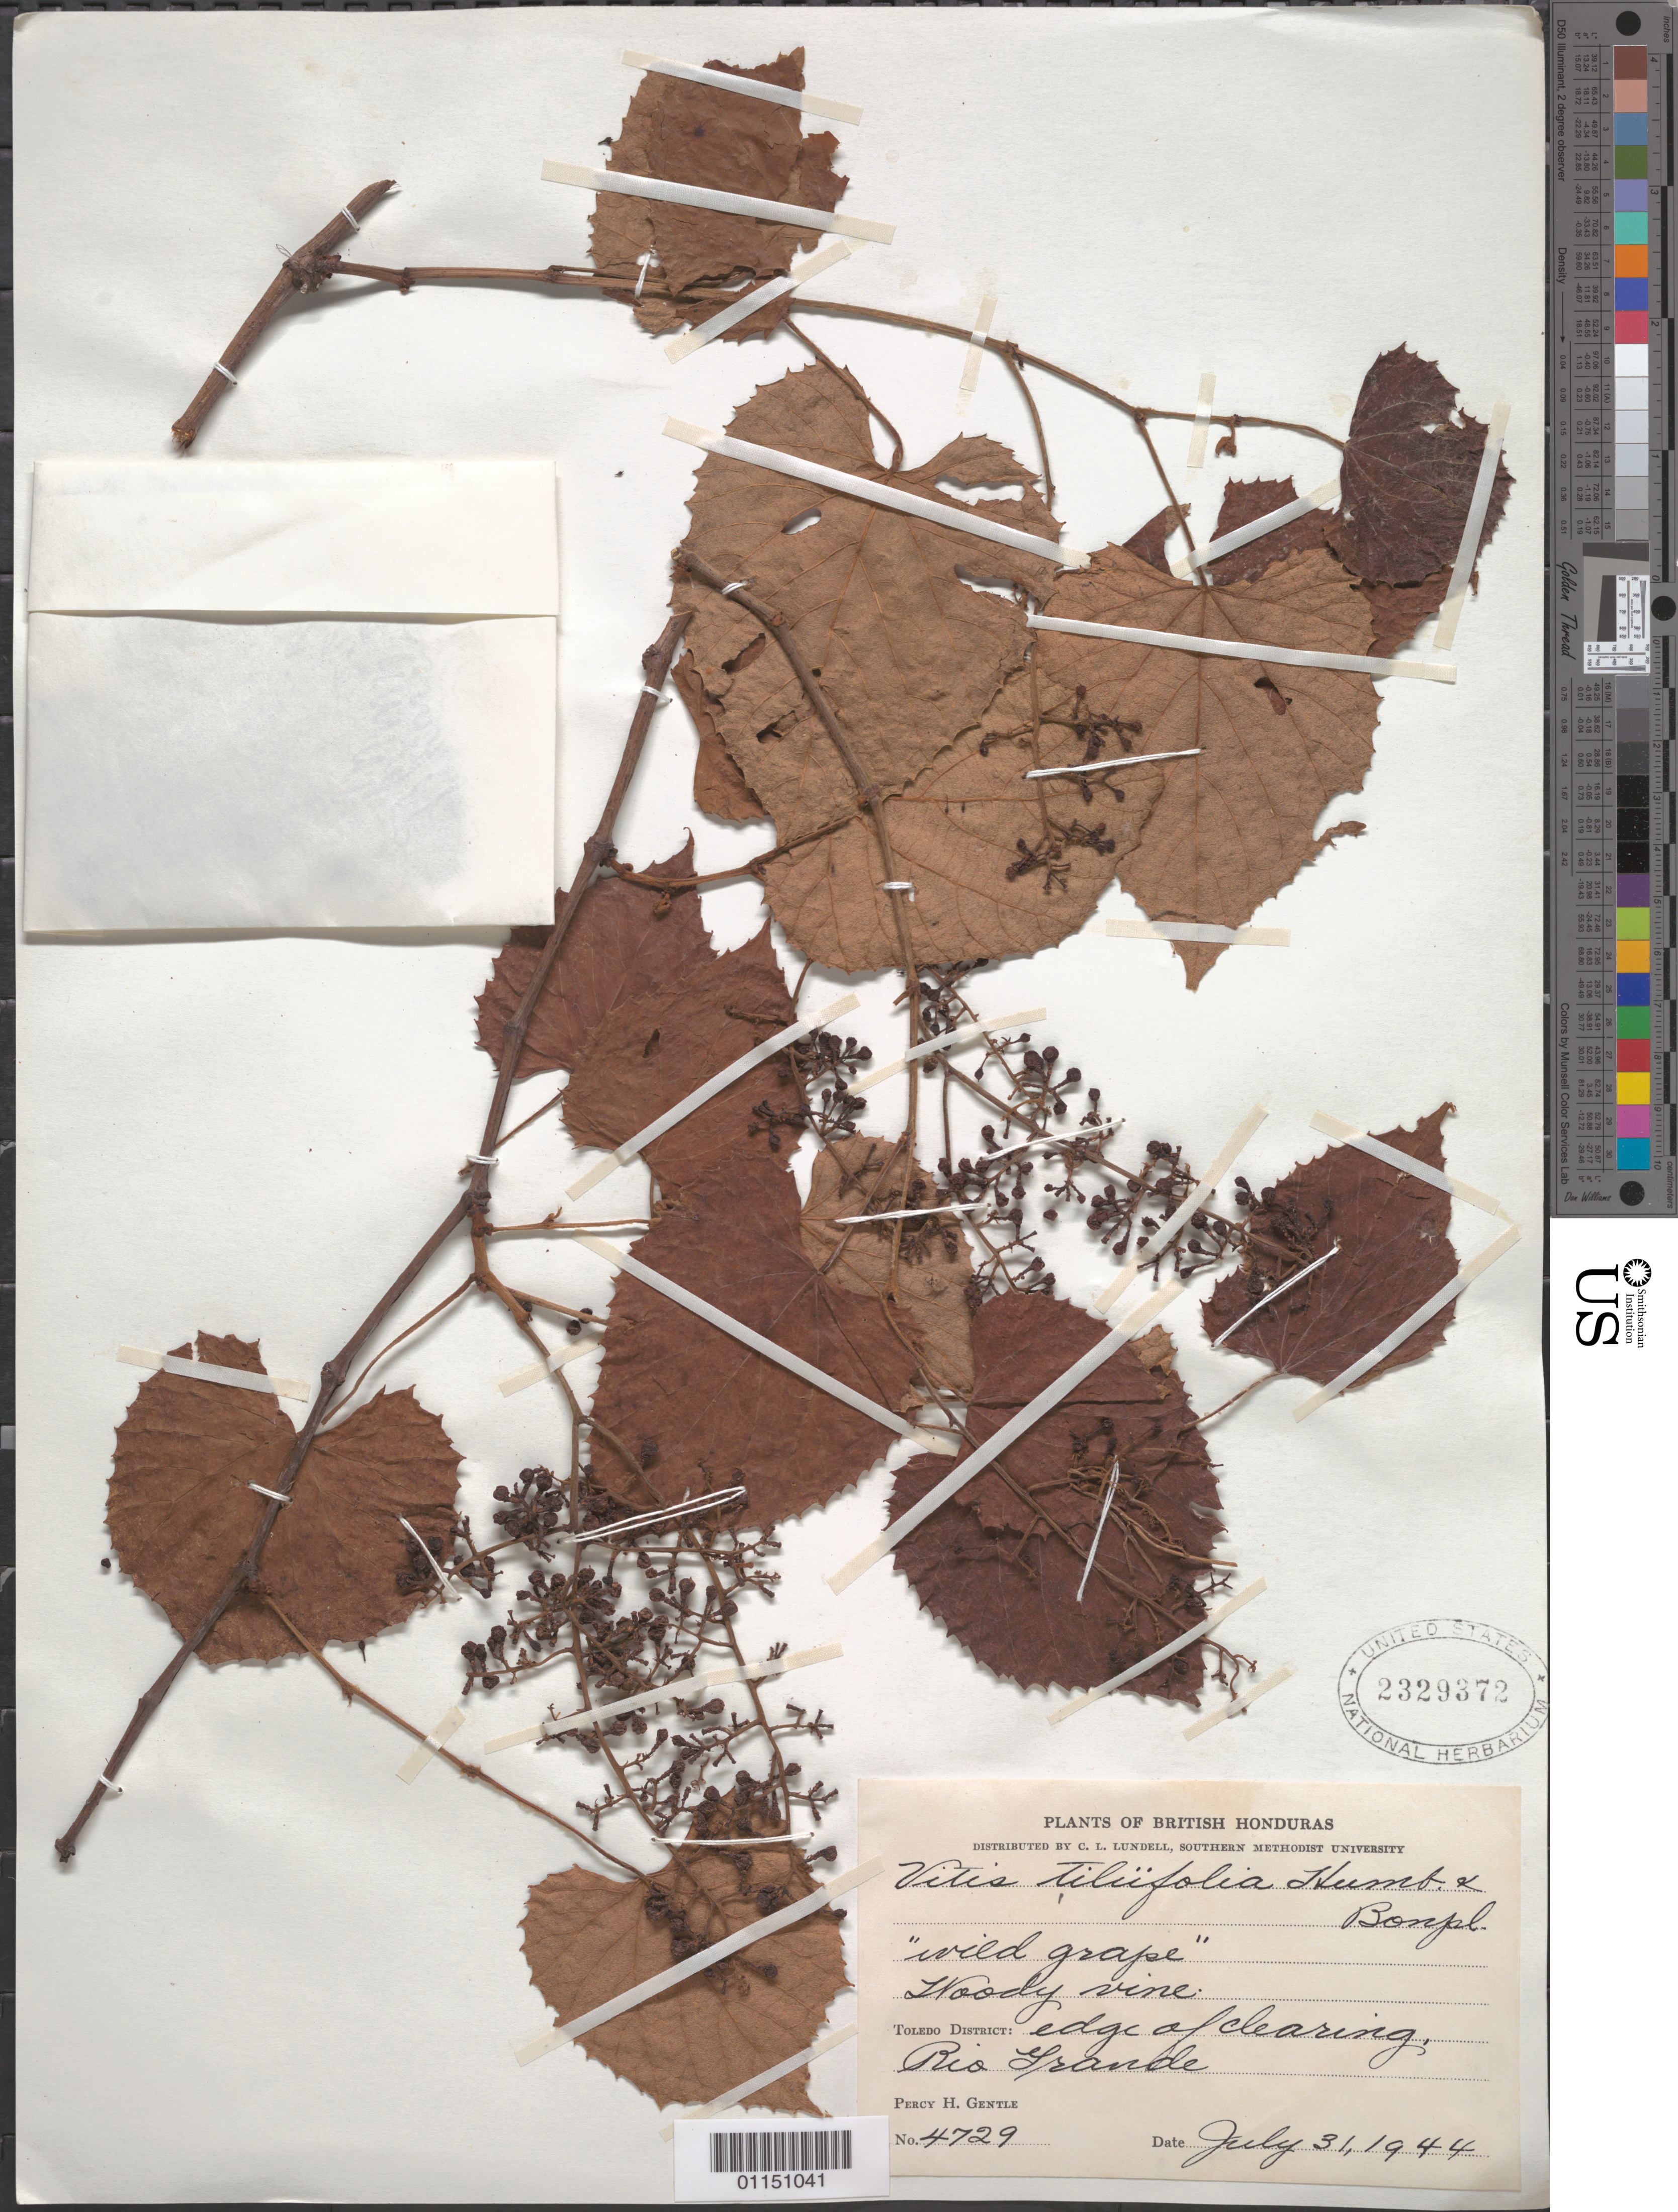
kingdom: Plantae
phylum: Tracheophyta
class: Magnoliopsida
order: Vitales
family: Vitaceae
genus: Vitis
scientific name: Vitis tiliaefolia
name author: Willd.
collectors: P. H. Gentle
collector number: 4729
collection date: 1944-07-31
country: Belize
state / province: Toledo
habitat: Woody vine.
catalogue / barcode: US 2329372